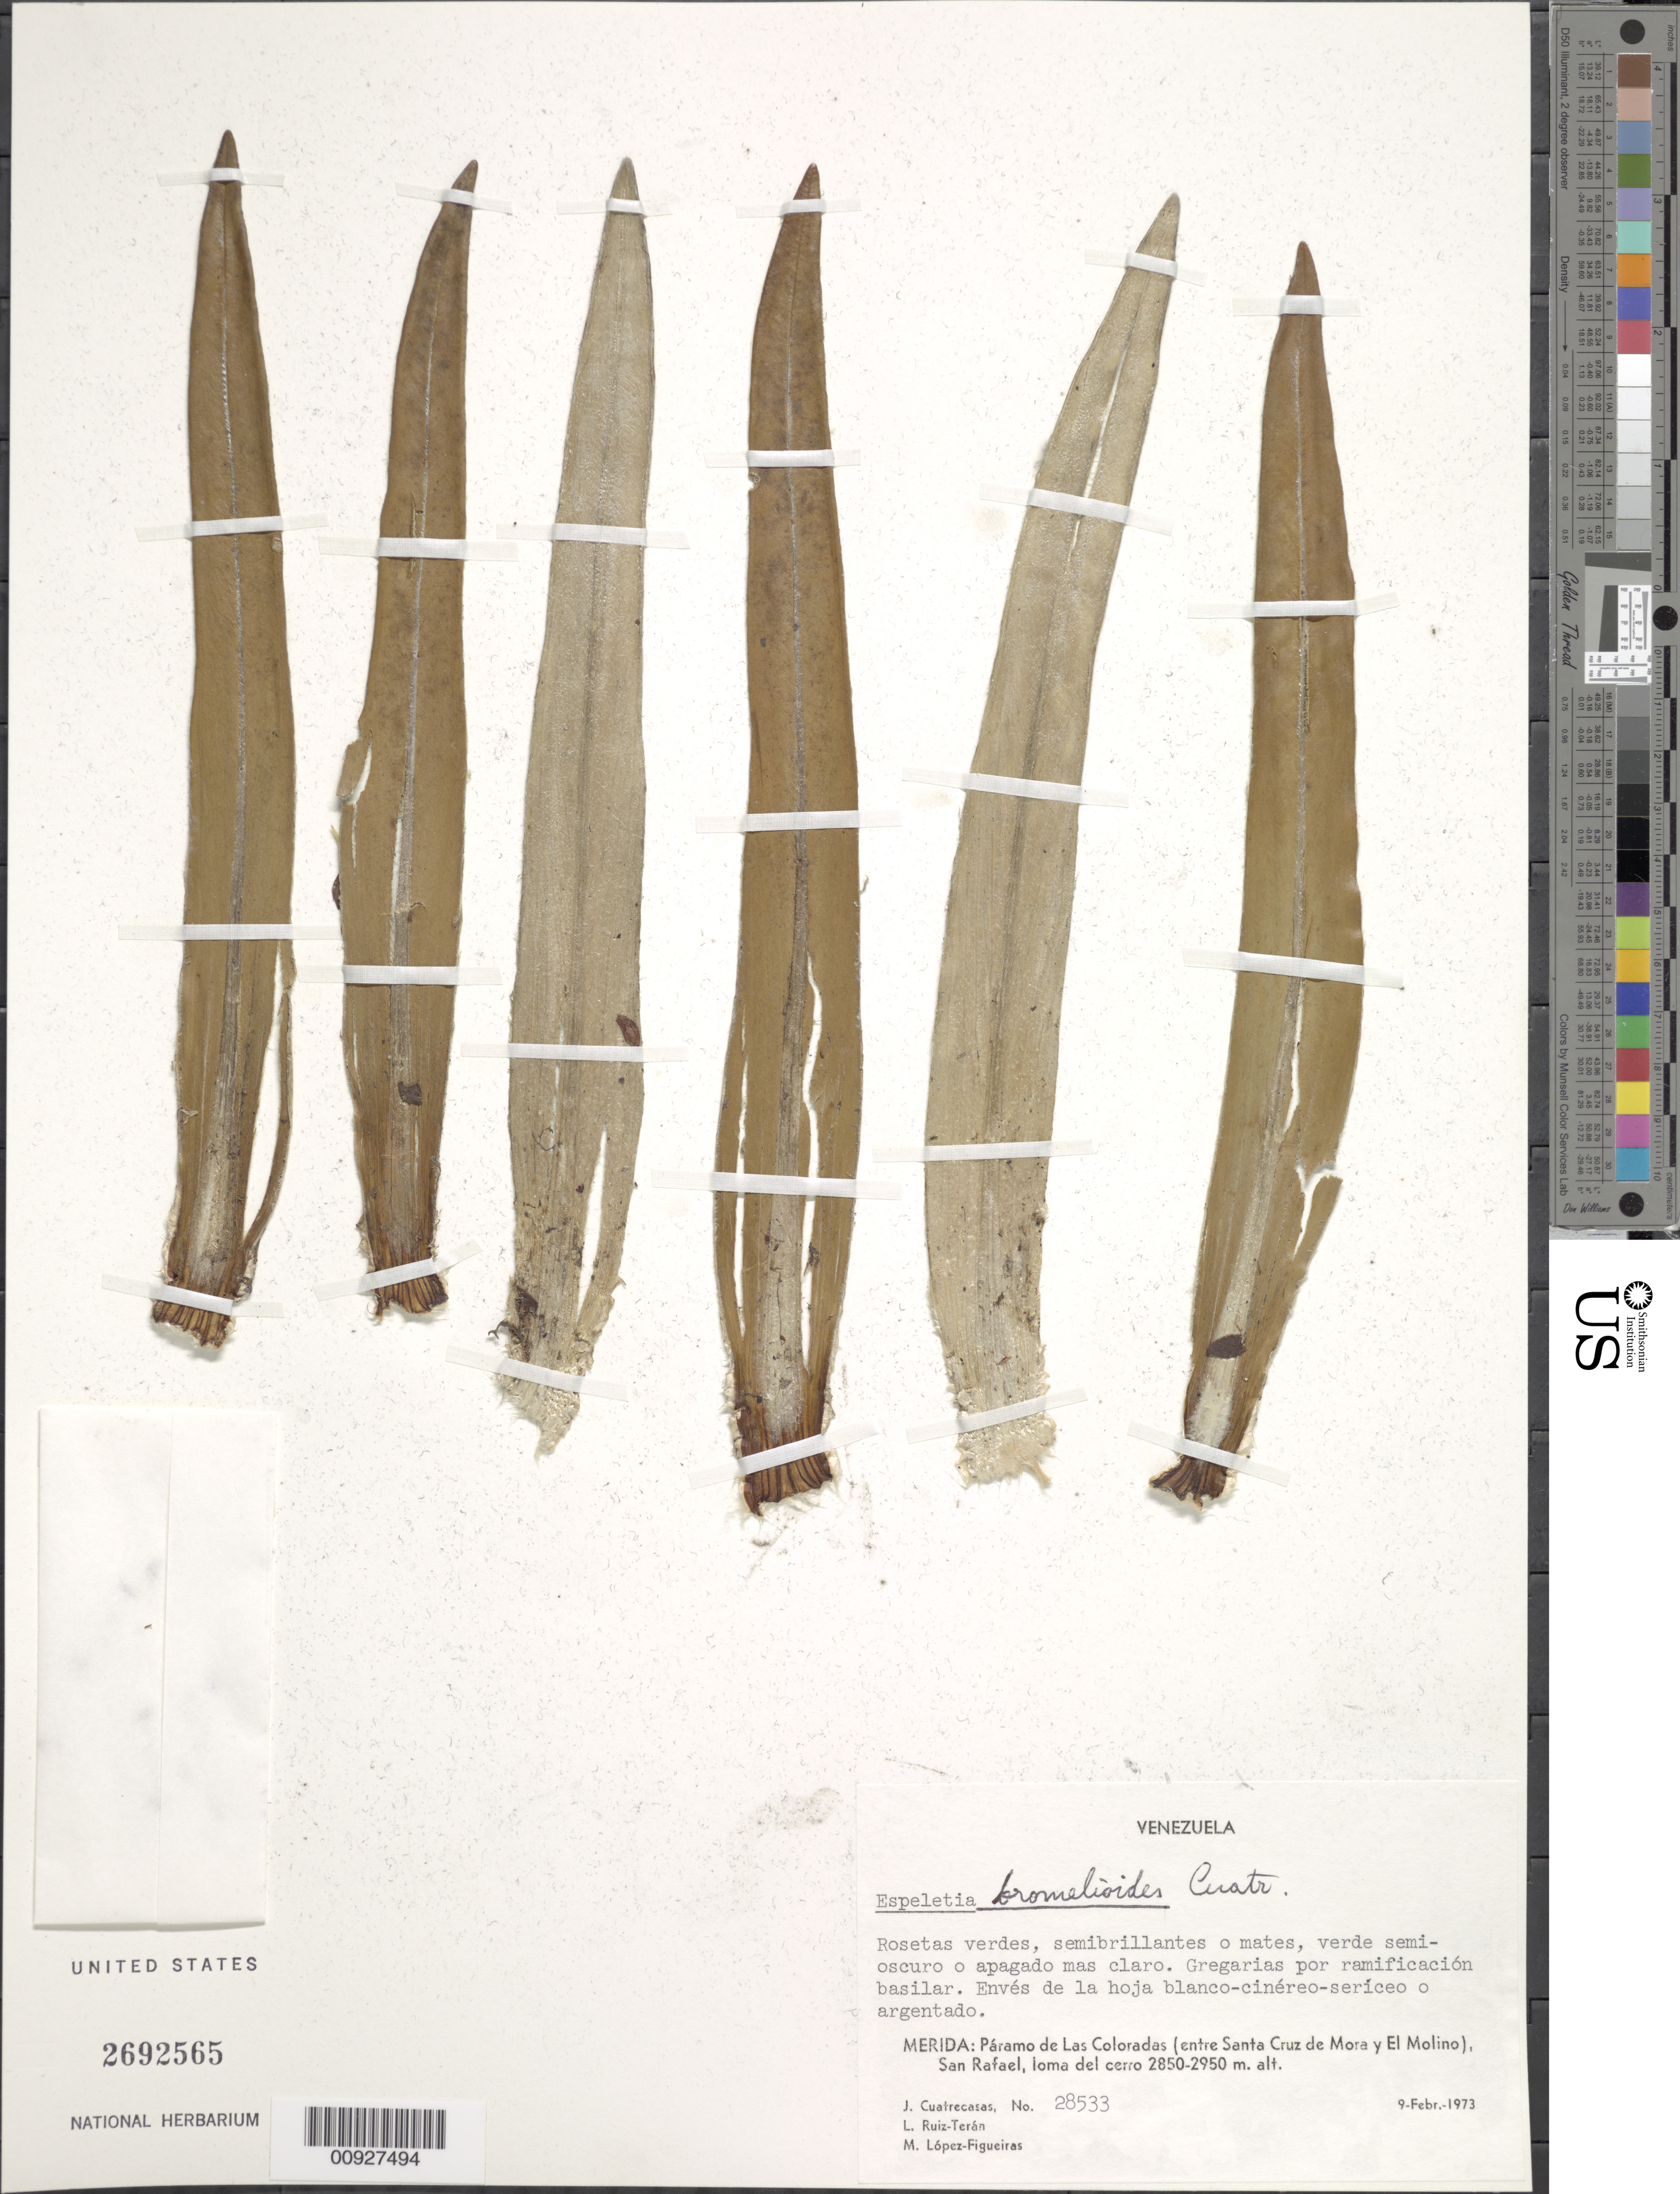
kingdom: Plantae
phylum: Tracheophyta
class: Magnoliopsida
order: Asterales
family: Asteraceae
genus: Ruilopezia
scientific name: Ruilopezia bromelioides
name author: (Cuatrec.) Cuatrec.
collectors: J. Cuatrecasas, L. E. Ruíz-Terán & M. López Figueiras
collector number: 28533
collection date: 1973-02-09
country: Venezuela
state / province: Mérida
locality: Paramo de Las Coloradas, (entre Santa Cruz de Mora y El Molino), San Rafael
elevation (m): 2850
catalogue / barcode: US 2692565